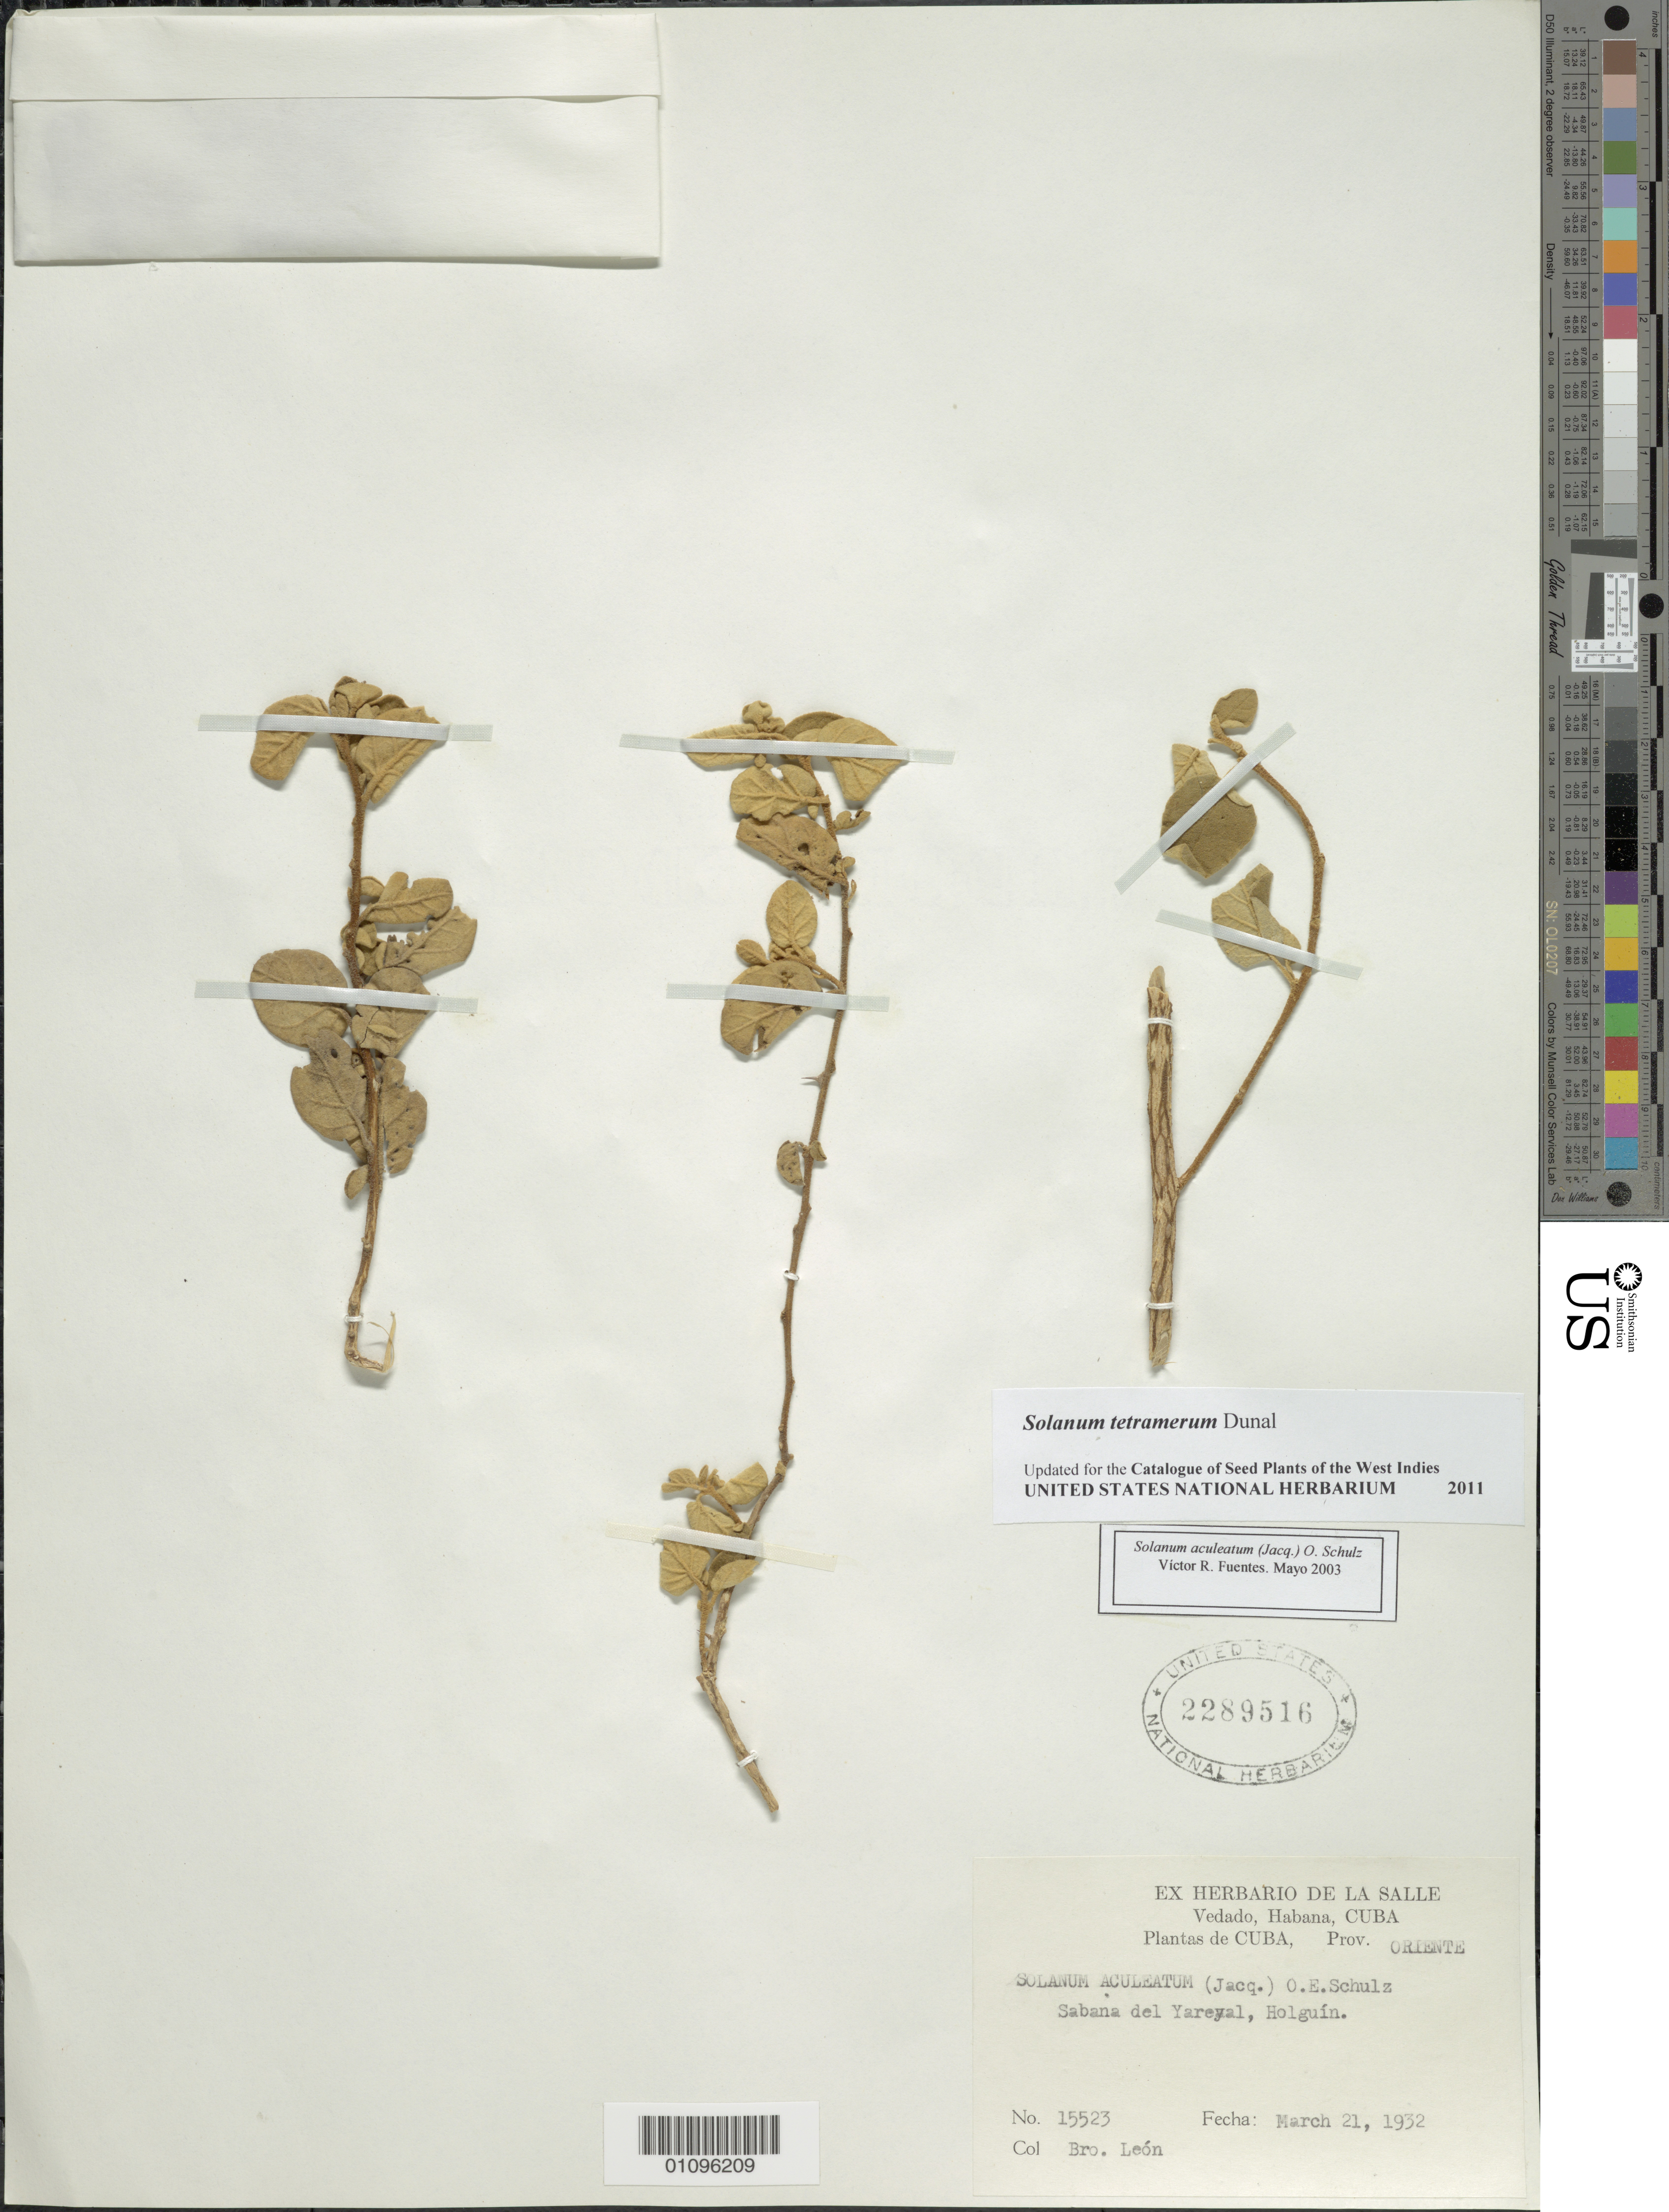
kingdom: Plantae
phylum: Tracheophyta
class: Magnoliopsida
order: Solanales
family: Solanaceae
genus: Solanum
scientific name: Solanum tetramerum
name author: Dunal & A. DC.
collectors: Bro. León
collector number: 15523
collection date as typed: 21 Mar 1932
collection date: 1932-03-21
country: Cuba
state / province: Oriente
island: Cuba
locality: Sabana del Yareyal, Holguín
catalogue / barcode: US 2289516